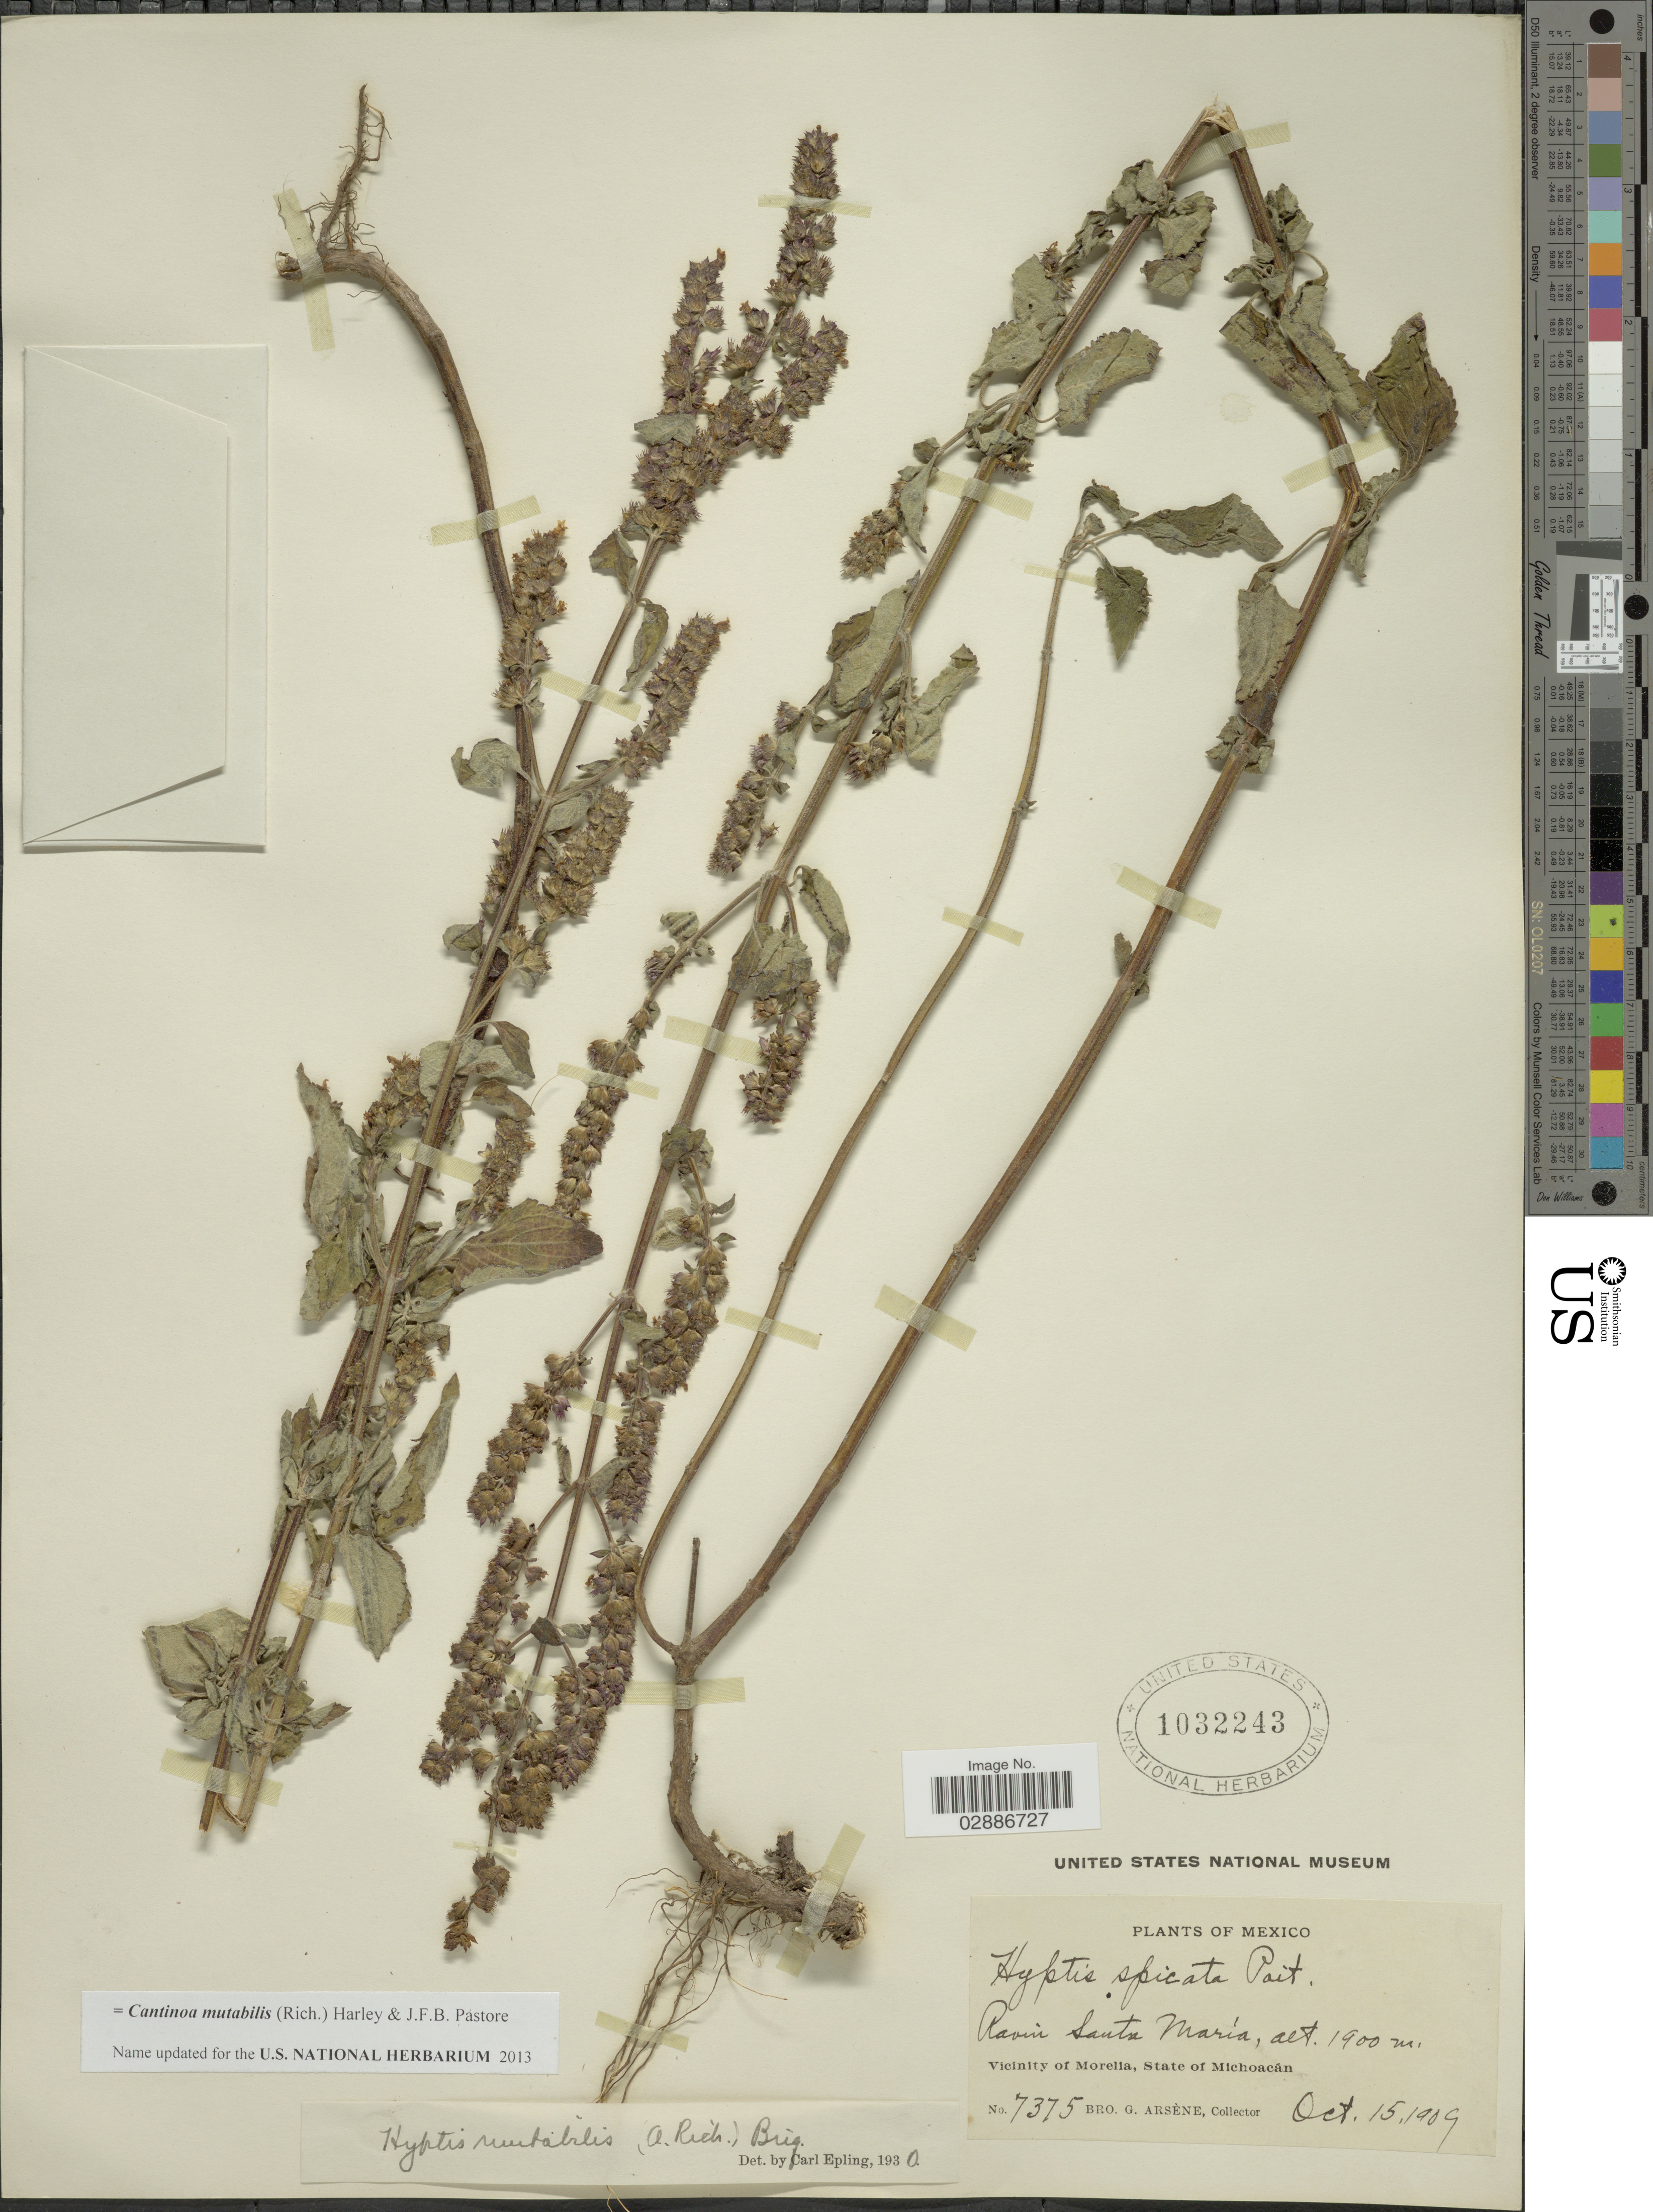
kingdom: Plantae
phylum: Tracheophyta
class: Magnoliopsida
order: Lamiales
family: Lamiaceae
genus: Cantinoa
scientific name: Cantinoa mutabilis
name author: (Epling) Harley & J.F.B. Pastore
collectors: Bro. G. Arsène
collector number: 7375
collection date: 1909-10-15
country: Mexico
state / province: Michoacán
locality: Ravin Santa María. Vicinity of Morelia.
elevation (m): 1900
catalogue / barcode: US 1032243